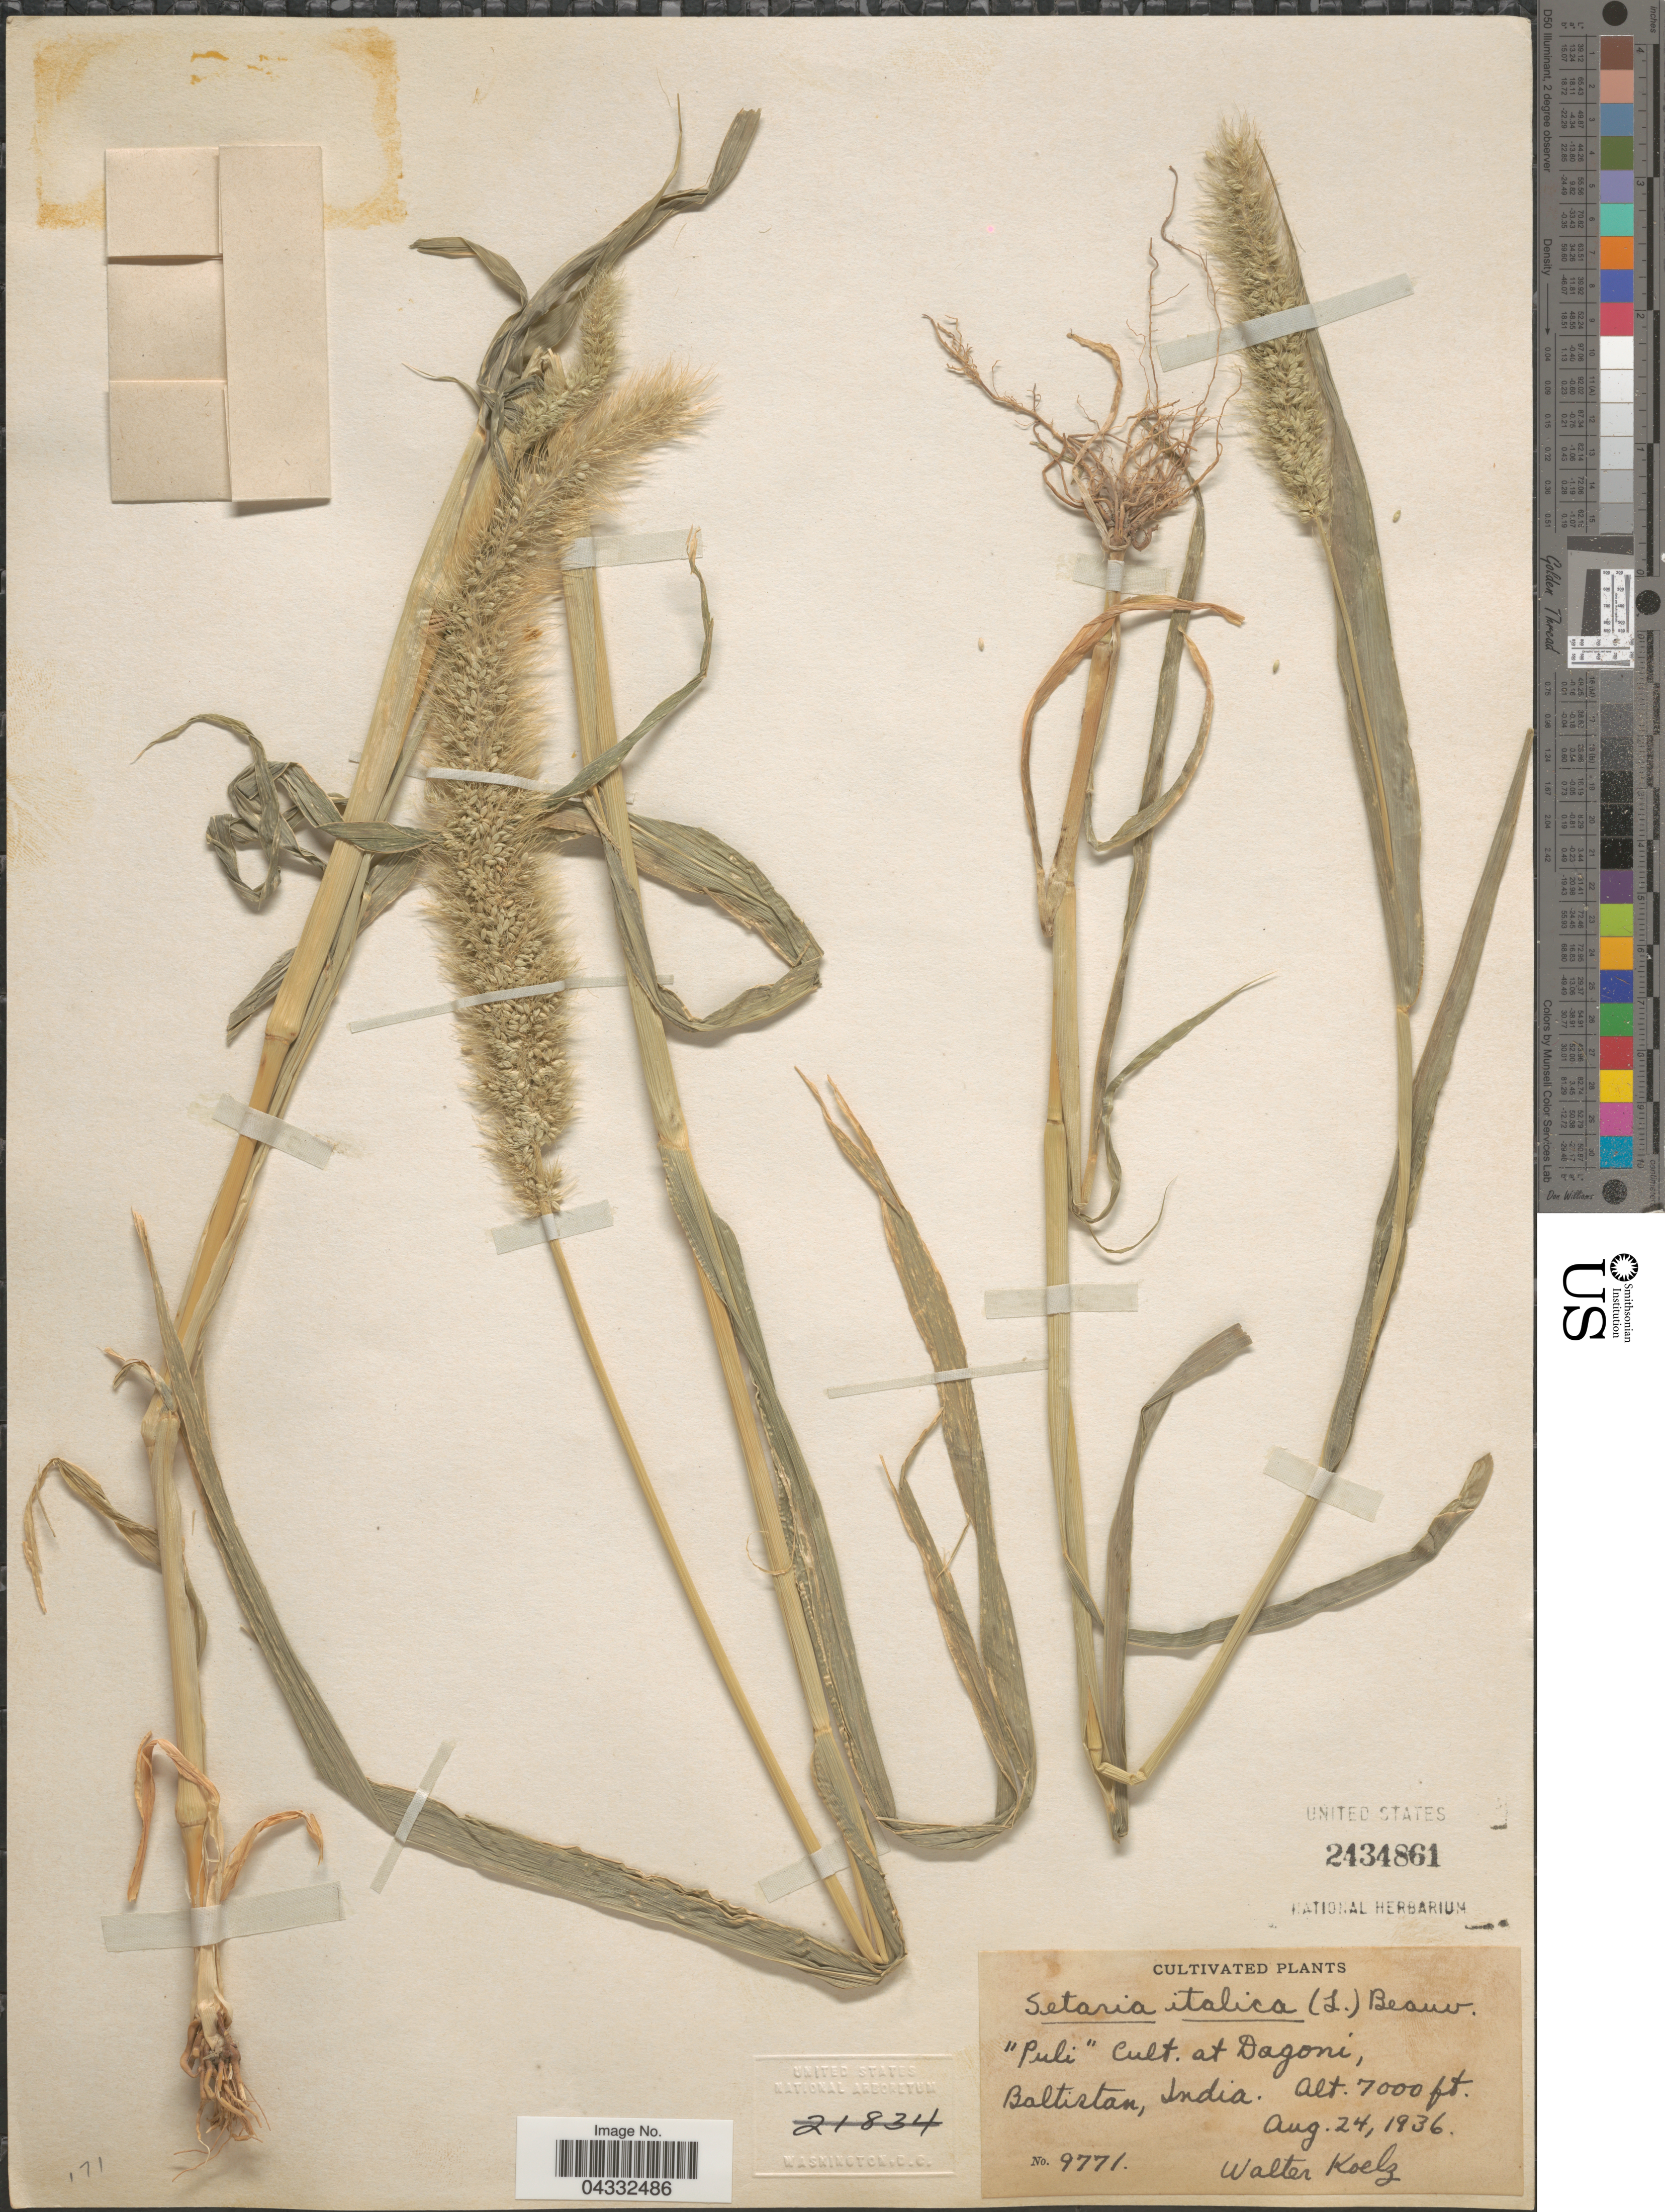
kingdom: Plantae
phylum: Tracheophyta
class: Liliopsida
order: Poales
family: Poaceae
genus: Setaria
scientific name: Setaria italica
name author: (L.) P. Beauv.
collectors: W. N. Koelz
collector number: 9771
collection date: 1936-08-24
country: Pakistan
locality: Dagoni, Baltistan.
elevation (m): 2134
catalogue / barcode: US 2434861